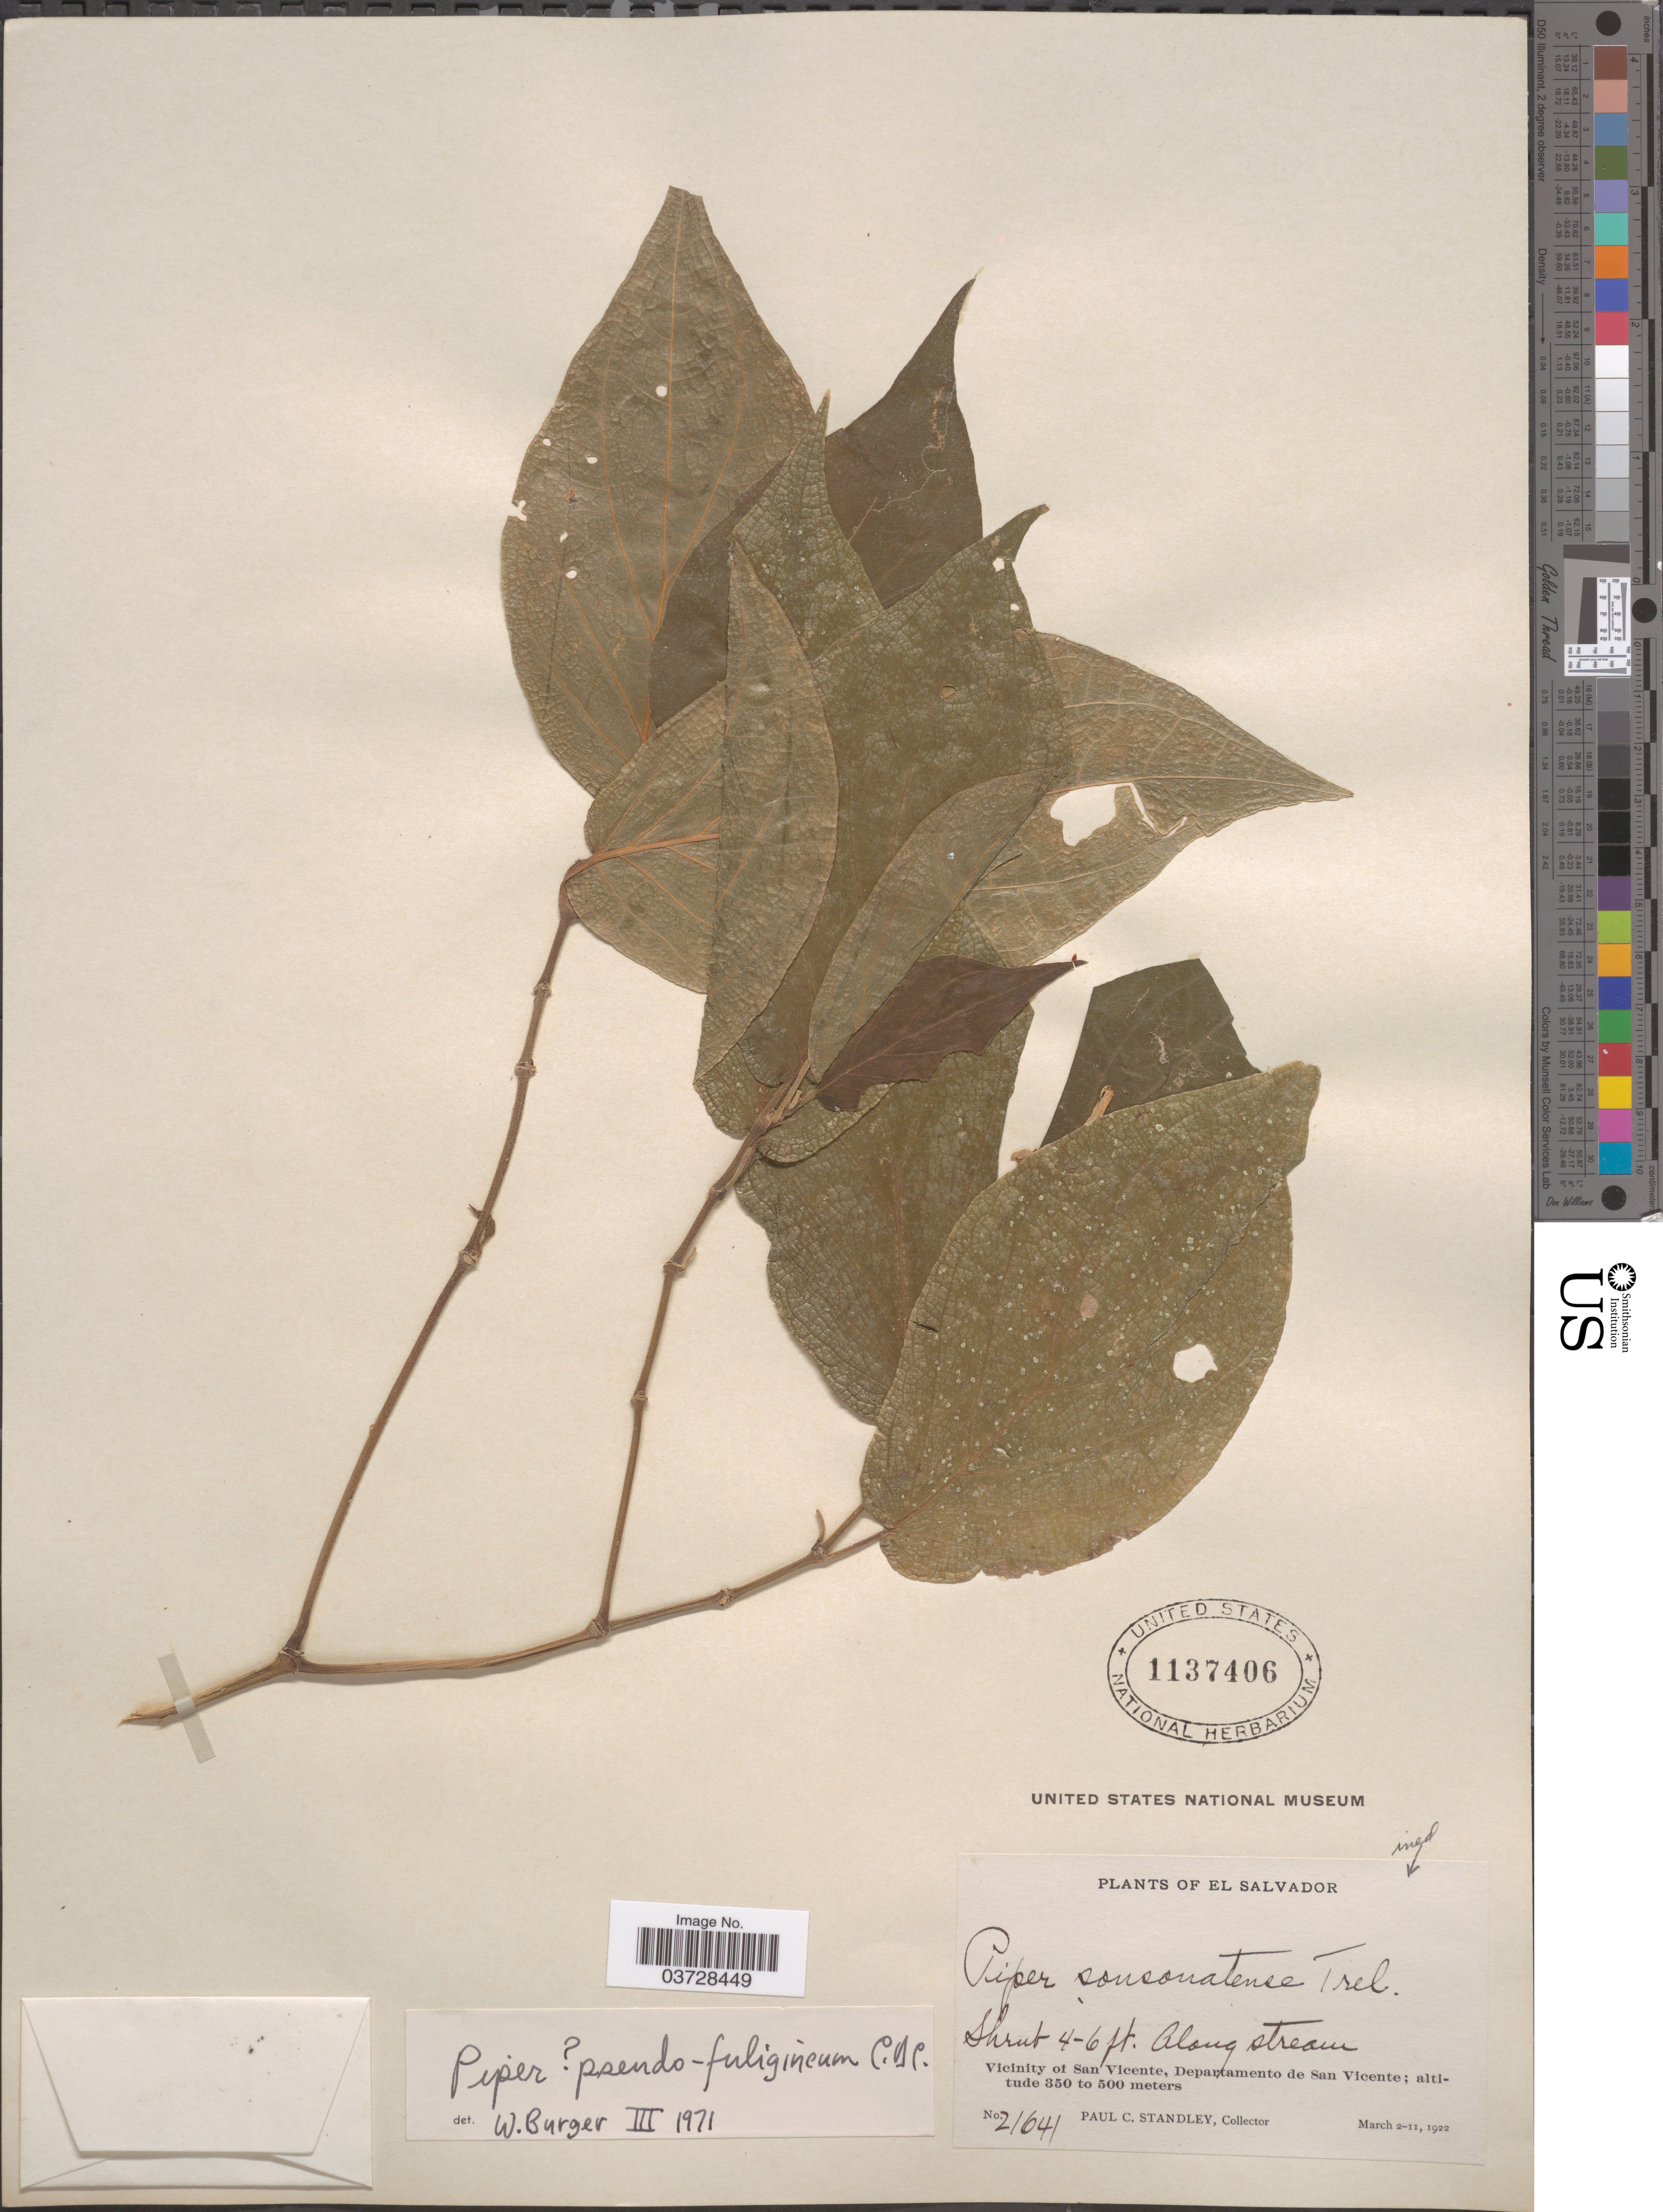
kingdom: Plantae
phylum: Tracheophyta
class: Magnoliopsida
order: Piperales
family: Piperaceae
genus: Piper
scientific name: Piper pseudofuligineum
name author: C. DC.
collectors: P. C. Standley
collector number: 21641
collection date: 1922-03-02/1922-03-11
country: El Salvador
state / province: San Vincente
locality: Along stream. Vicinity of San Vicente, Departamento de San Vicente.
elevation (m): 350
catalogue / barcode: US 1137406